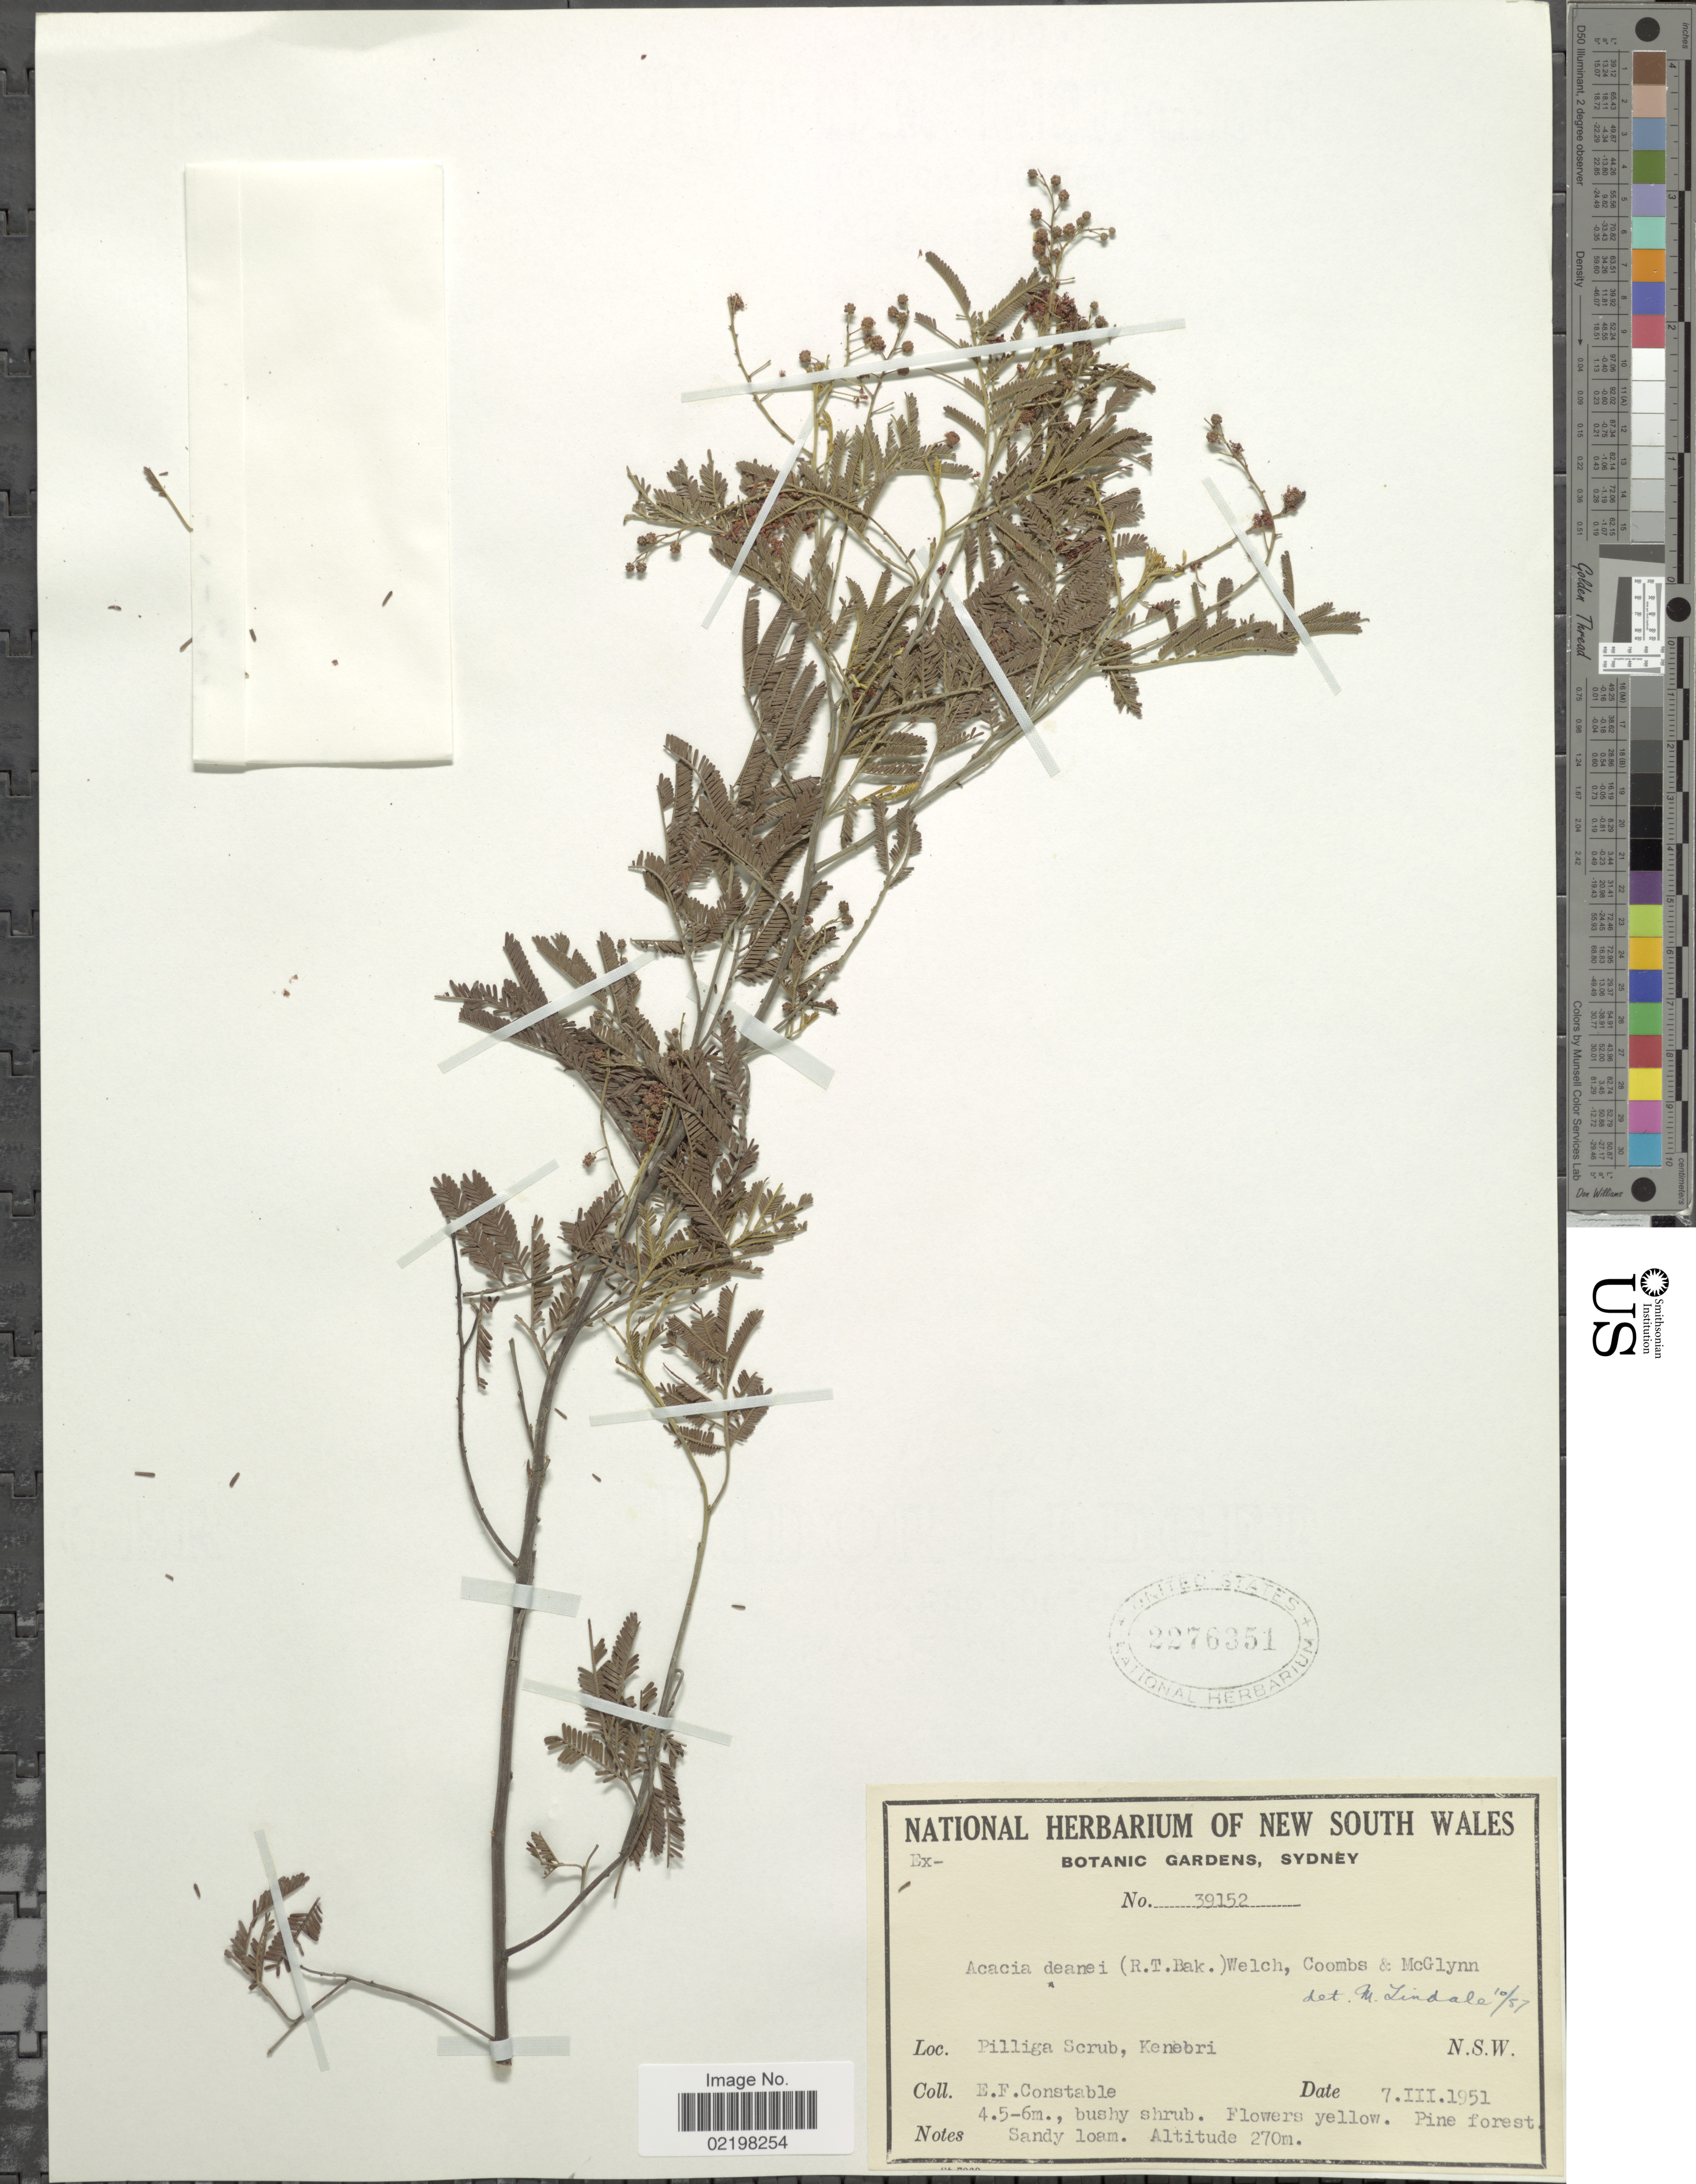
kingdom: Plantae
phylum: Tracheophyta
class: Magnoliopsida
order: Fabales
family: Fabaceae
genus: Acacia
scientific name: Acacia deanei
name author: (R.T. Baker) M.B. Welch et al.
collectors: E. F. Constable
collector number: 39152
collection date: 1951-03-07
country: Australia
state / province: New South Wales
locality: Pilliga Scrub, Kenebri.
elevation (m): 270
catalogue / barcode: US 2276351